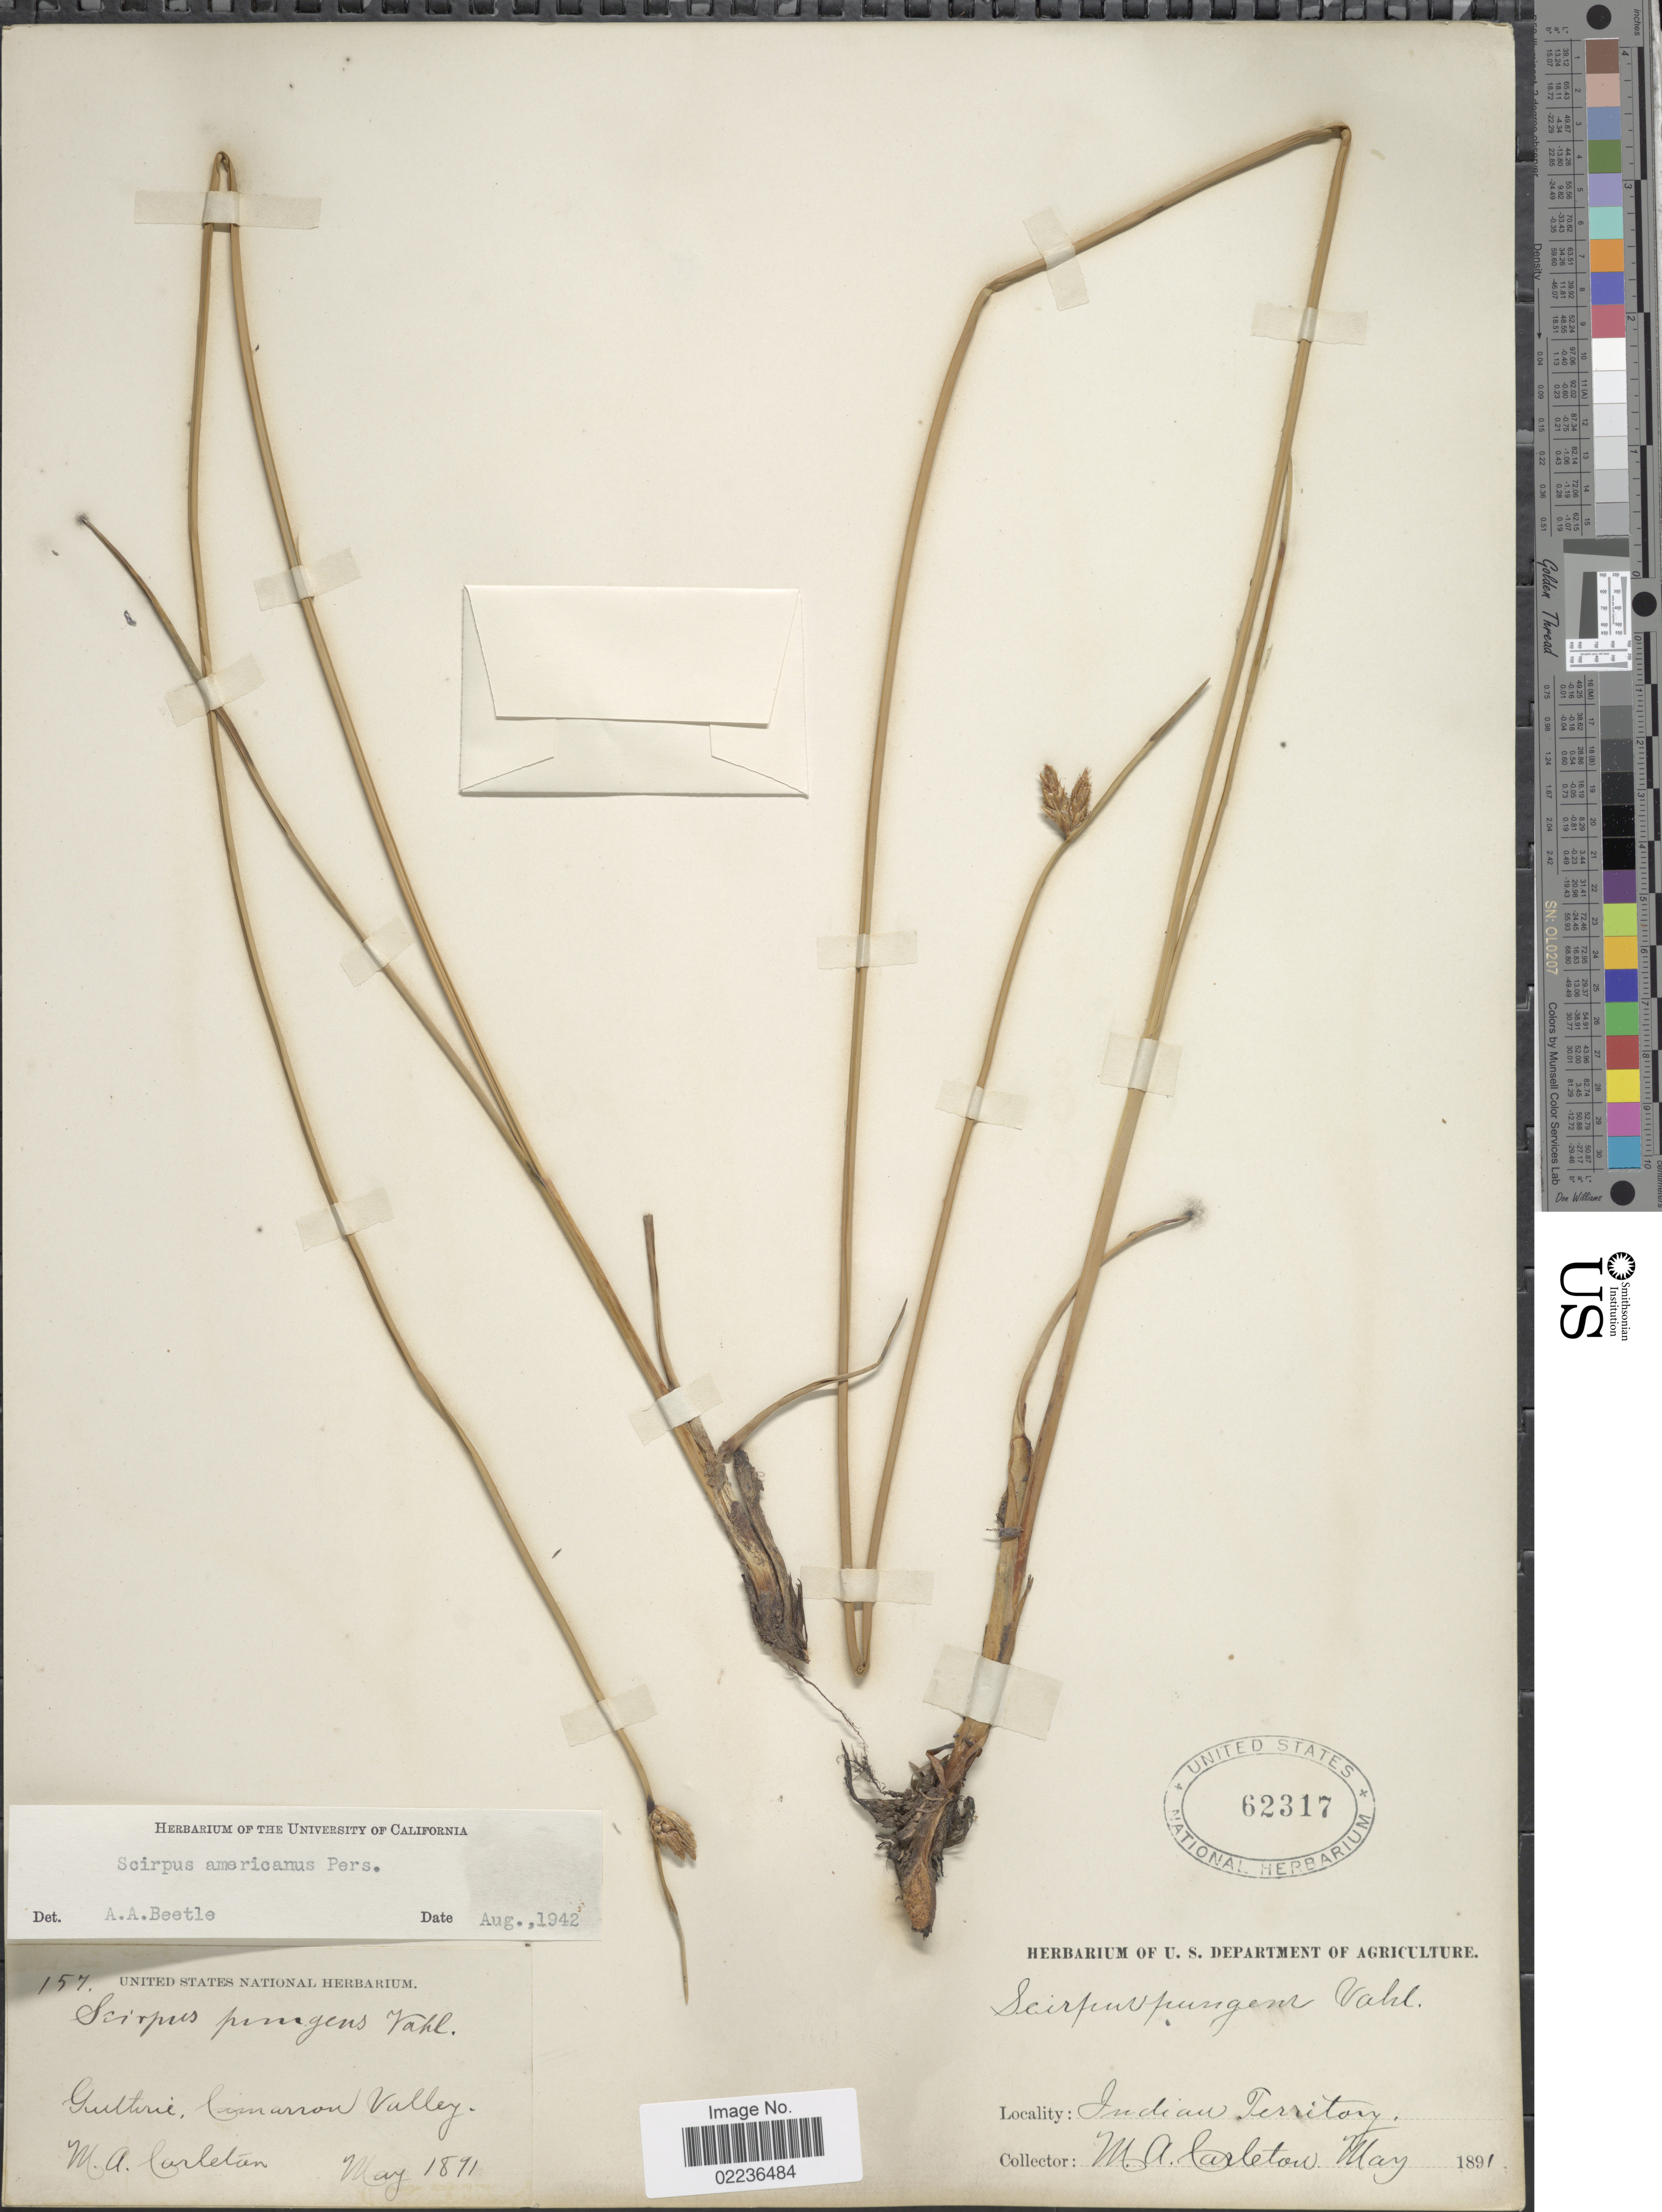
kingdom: Plantae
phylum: Tracheophyta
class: Liliopsida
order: Poales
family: Cyperaceae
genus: Schoenoplectus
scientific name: Schoenoplectus pungens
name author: (Vahl) Palla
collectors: M. A. Carleton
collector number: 157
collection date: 1891-05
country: United States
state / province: Oklahoma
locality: Guthrie, Cimarron Valley, Indian Territory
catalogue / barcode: US 62317